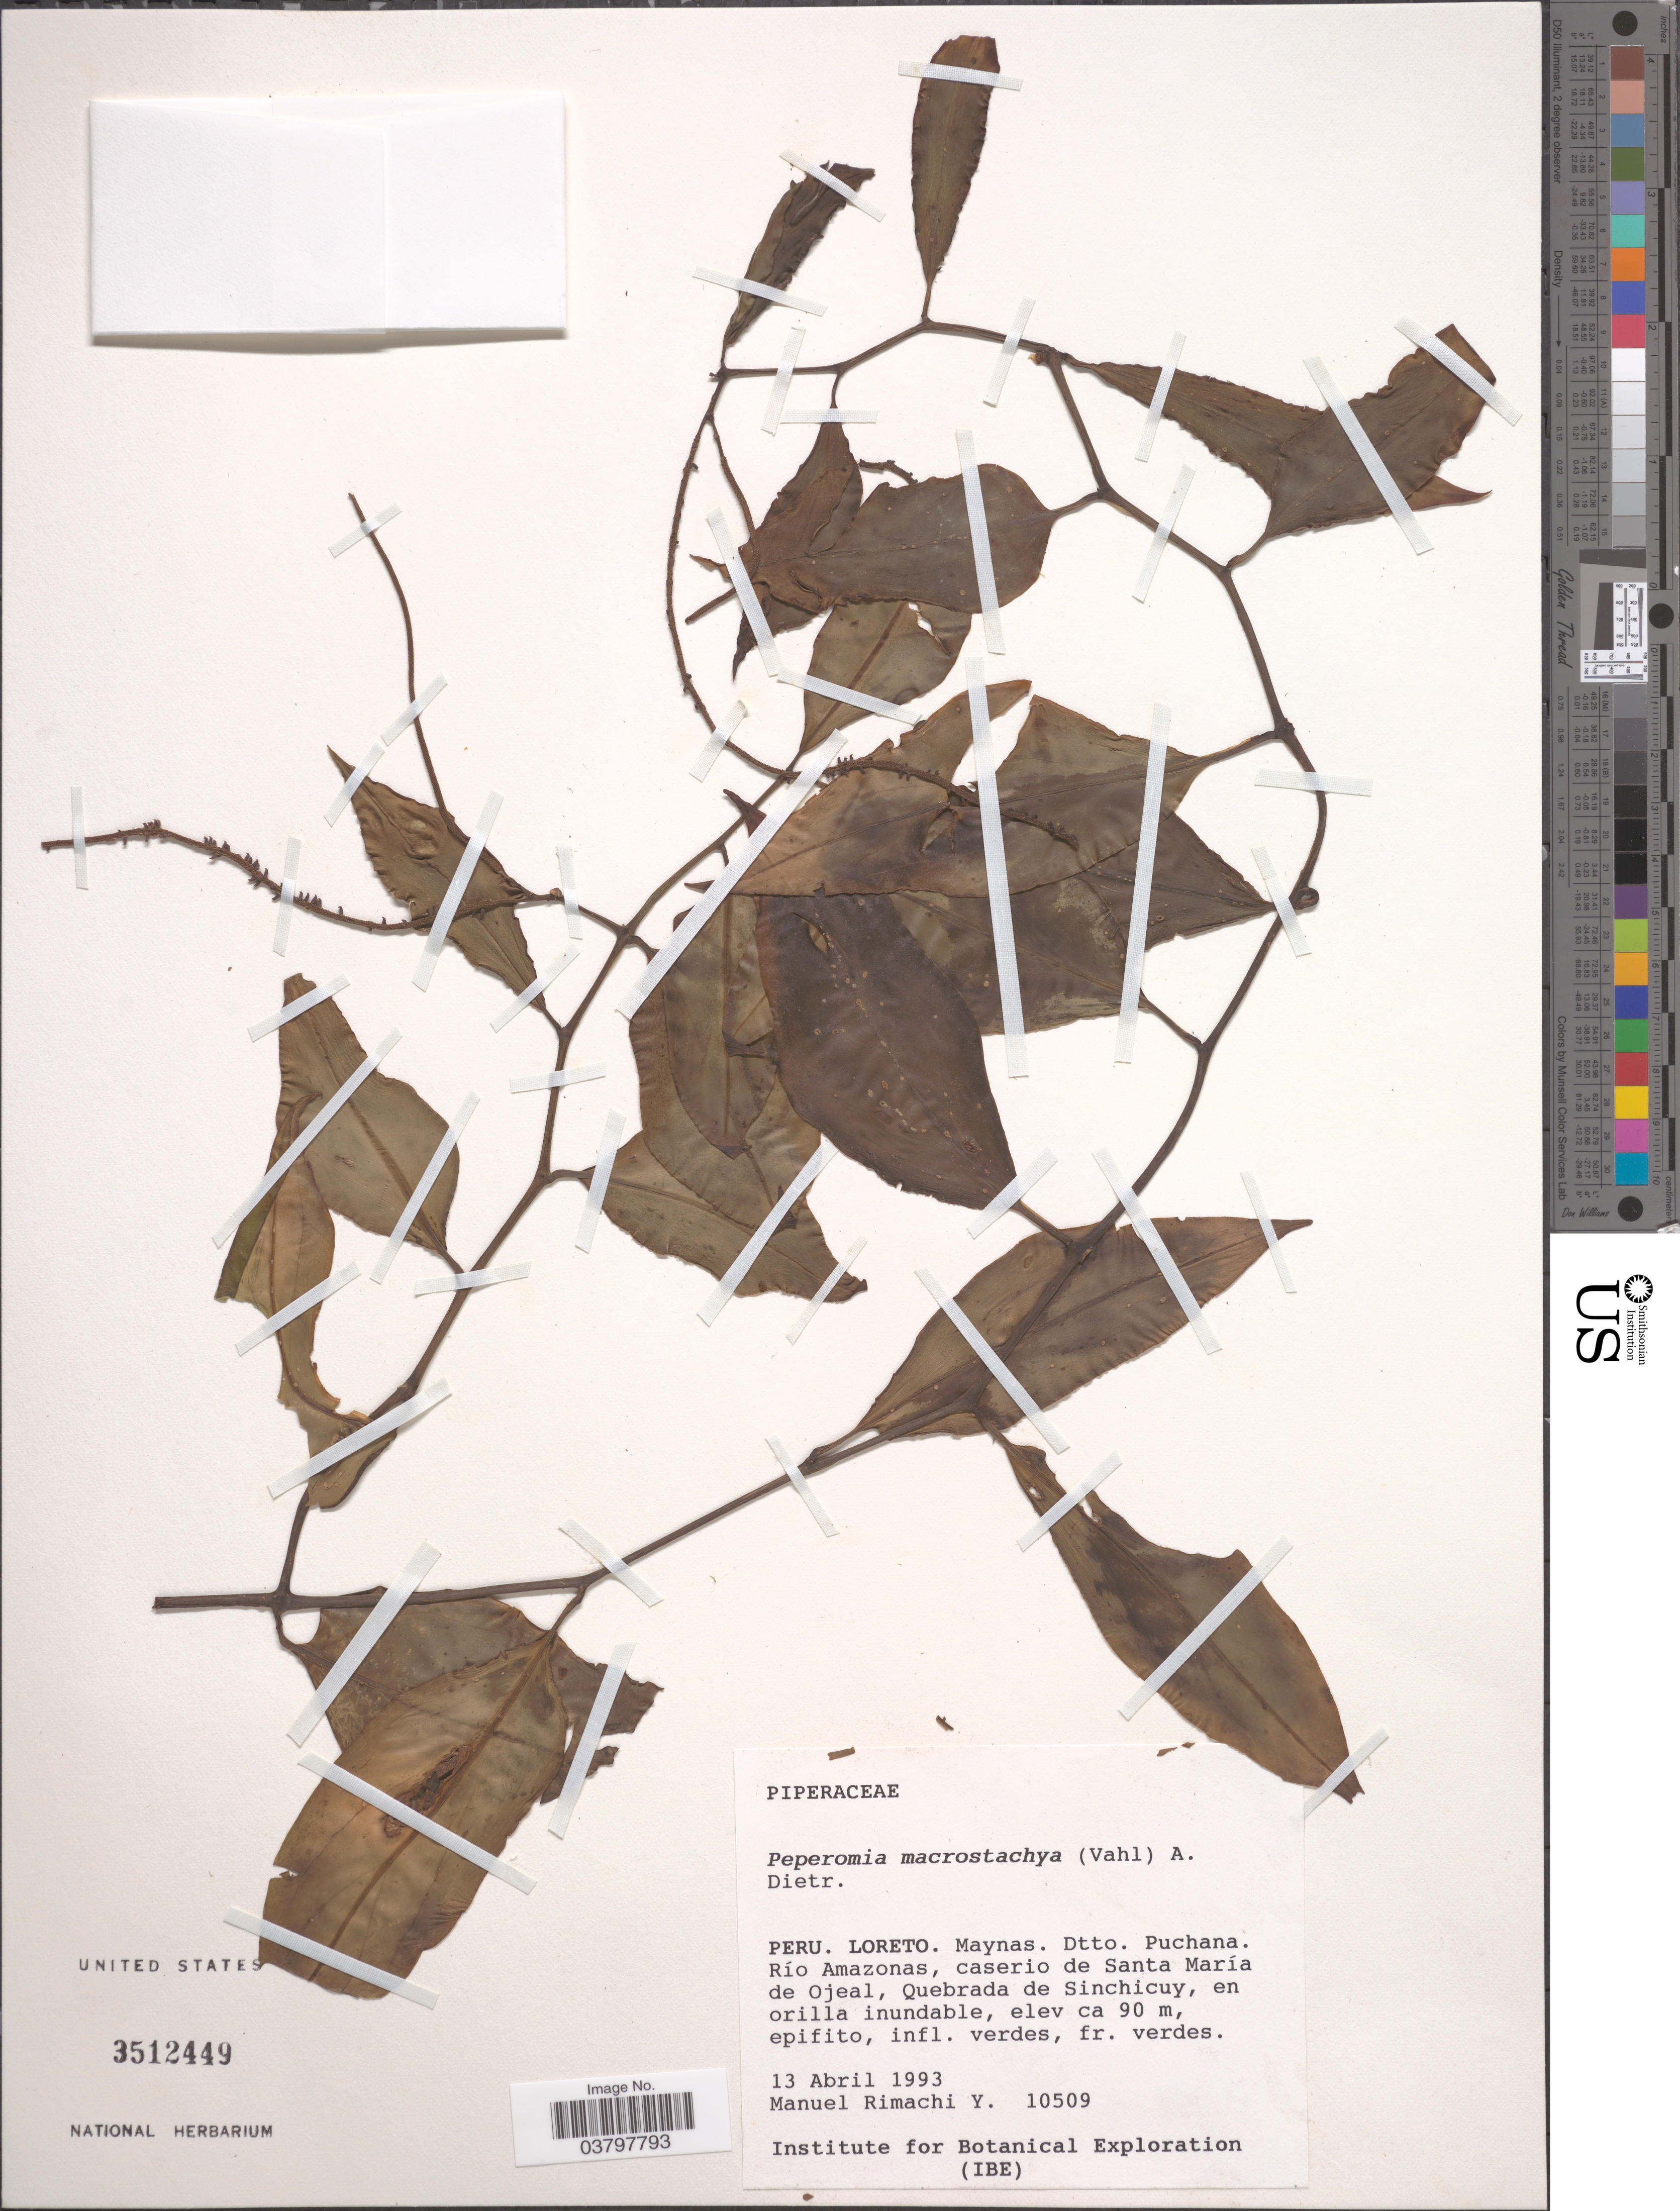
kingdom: Plantae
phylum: Tracheophyta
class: Magnoliopsida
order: Piperales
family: Piperaceae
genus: Peperomia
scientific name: Peperomia macrostachya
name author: (Vahl) A. Dietr.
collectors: M. Rimachi Y.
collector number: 10509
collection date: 1993-04-13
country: Peru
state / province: Loreto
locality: Maynas. Dtto. Puchana. Río Amazonas, caserio de Santa María de Ojeal, Quebrada de Sinchicuy, en orilla inundable.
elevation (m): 90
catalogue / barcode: US 3512449